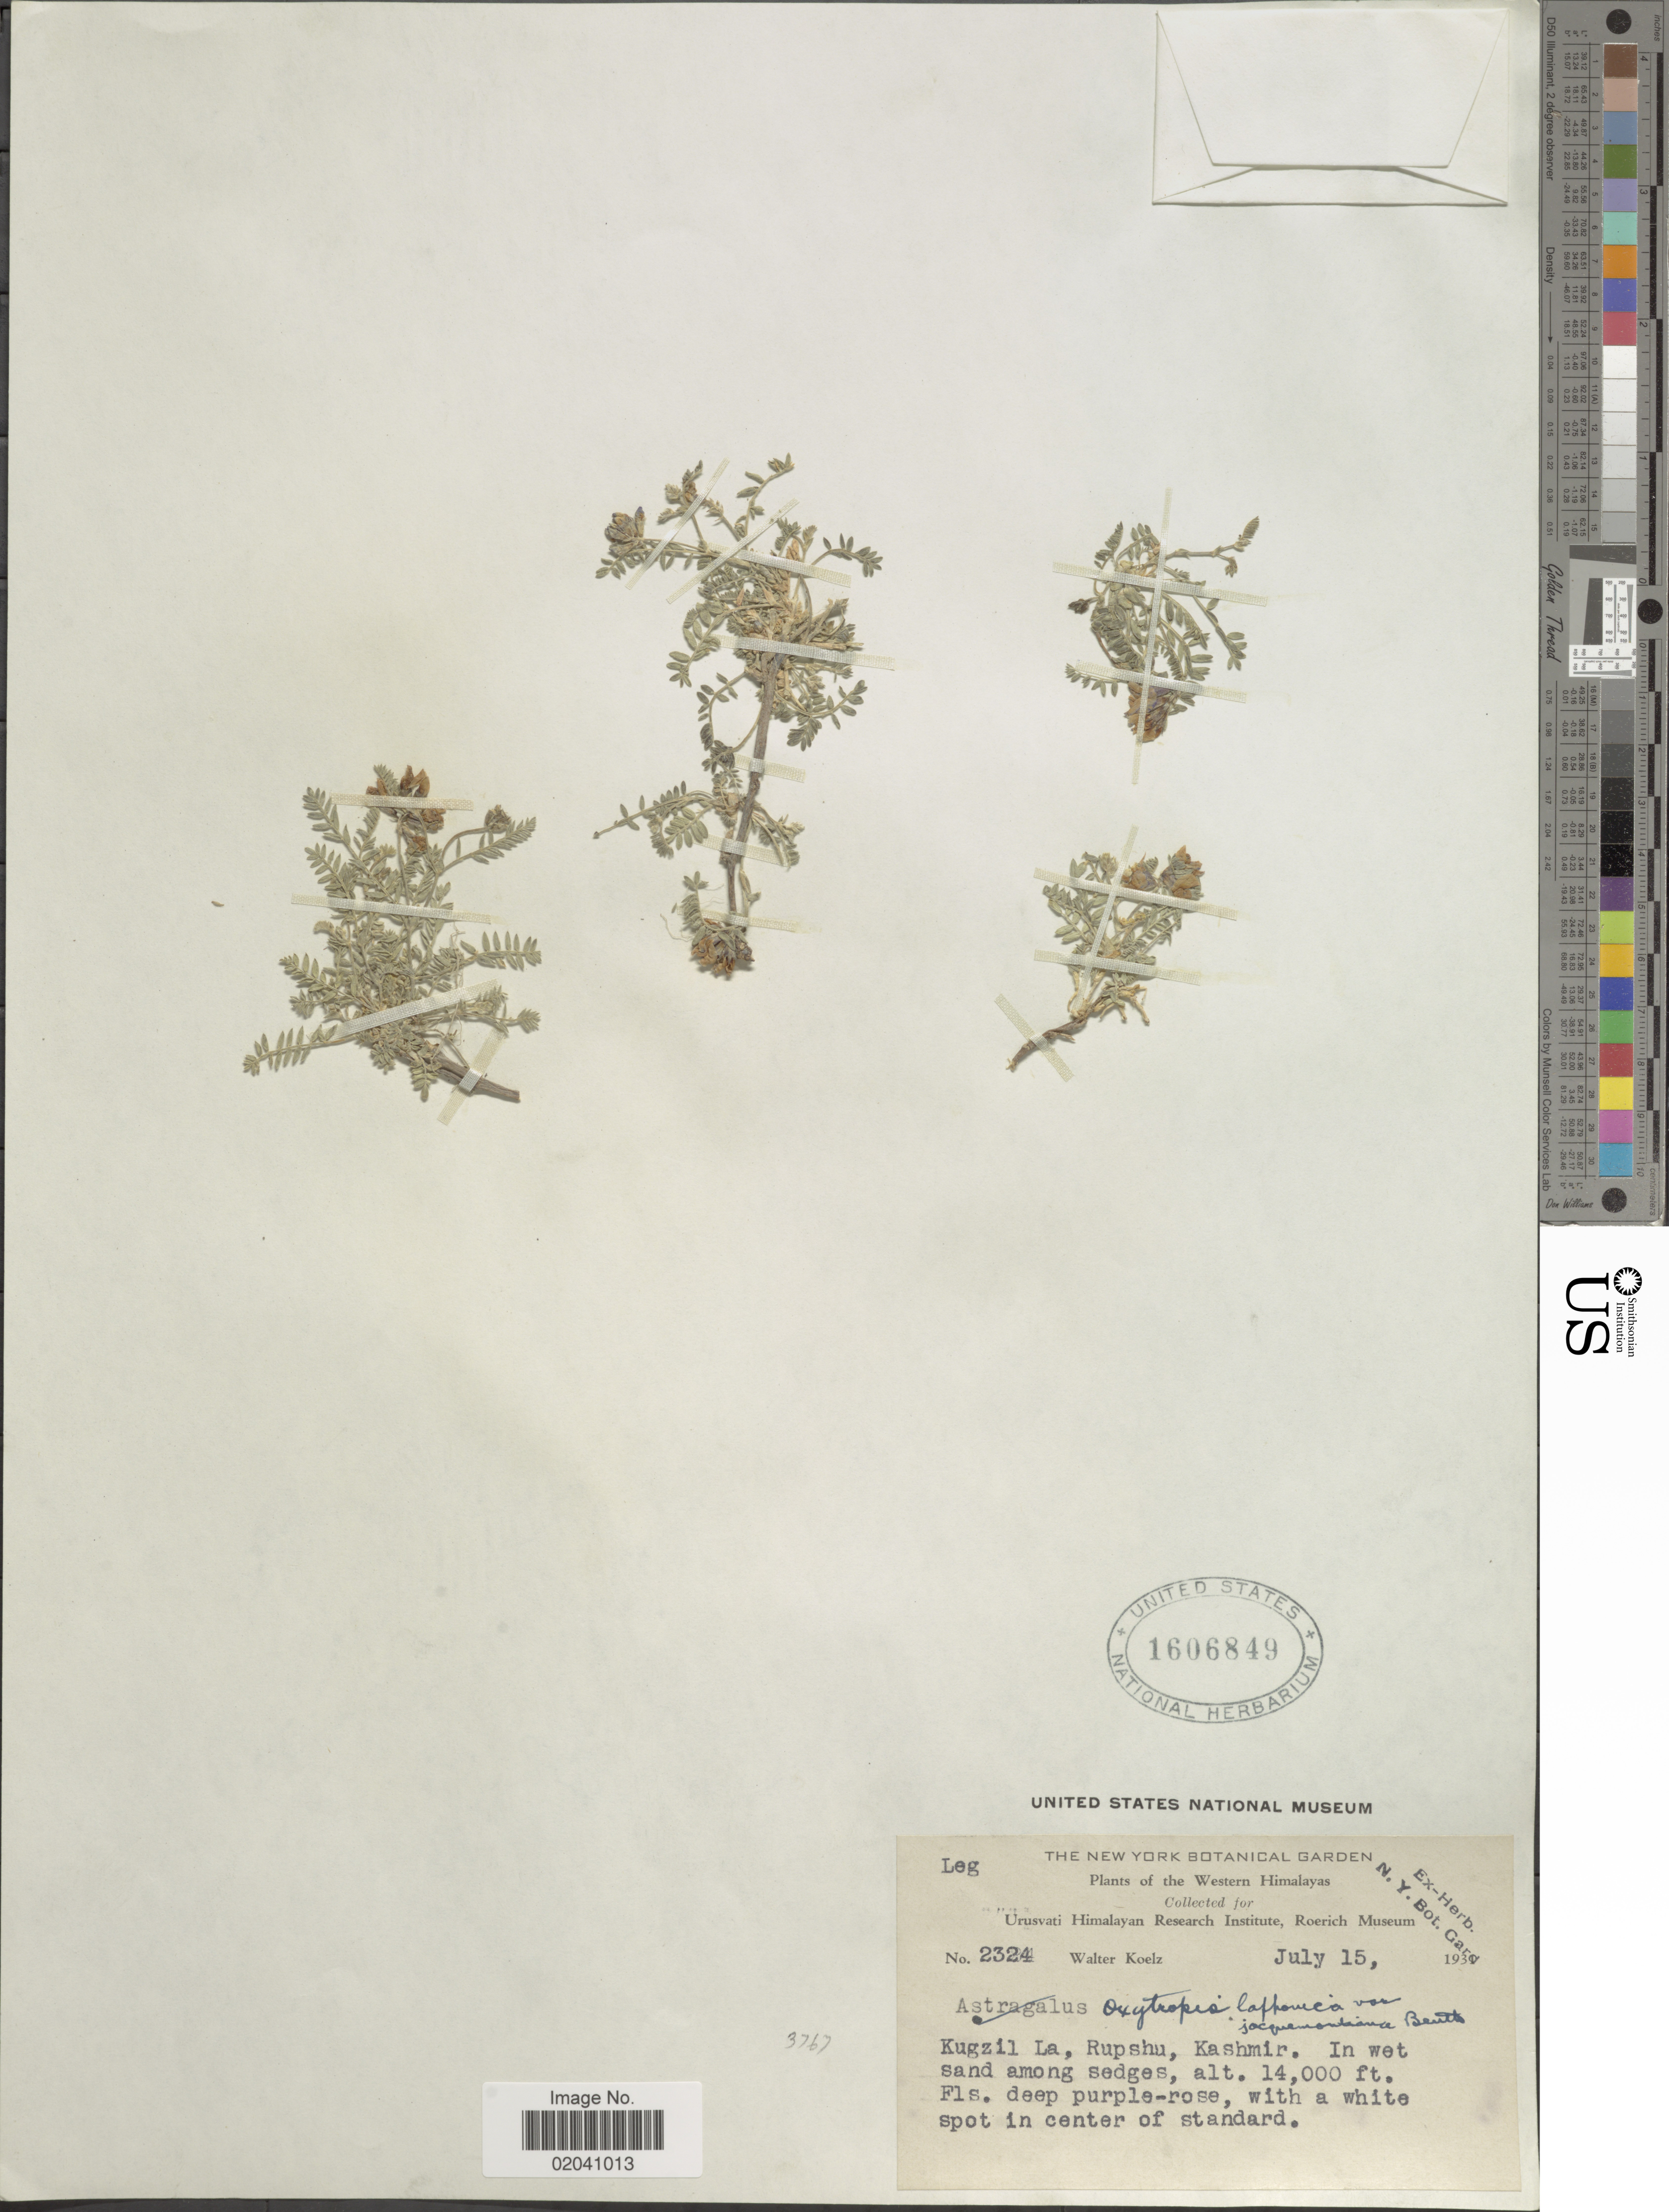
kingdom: Plantae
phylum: Tracheophyta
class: Magnoliopsida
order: Fabales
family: Fabaceae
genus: Oxytropis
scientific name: Oxytropis lapponica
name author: (Wahlenb.) Gay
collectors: W. N. Koelz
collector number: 2324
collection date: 1930-07-15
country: India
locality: Western Himalayas, Kugzil La, Rupshu, Kashmir, in wet sand among sedges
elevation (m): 4267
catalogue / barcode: US 1606849